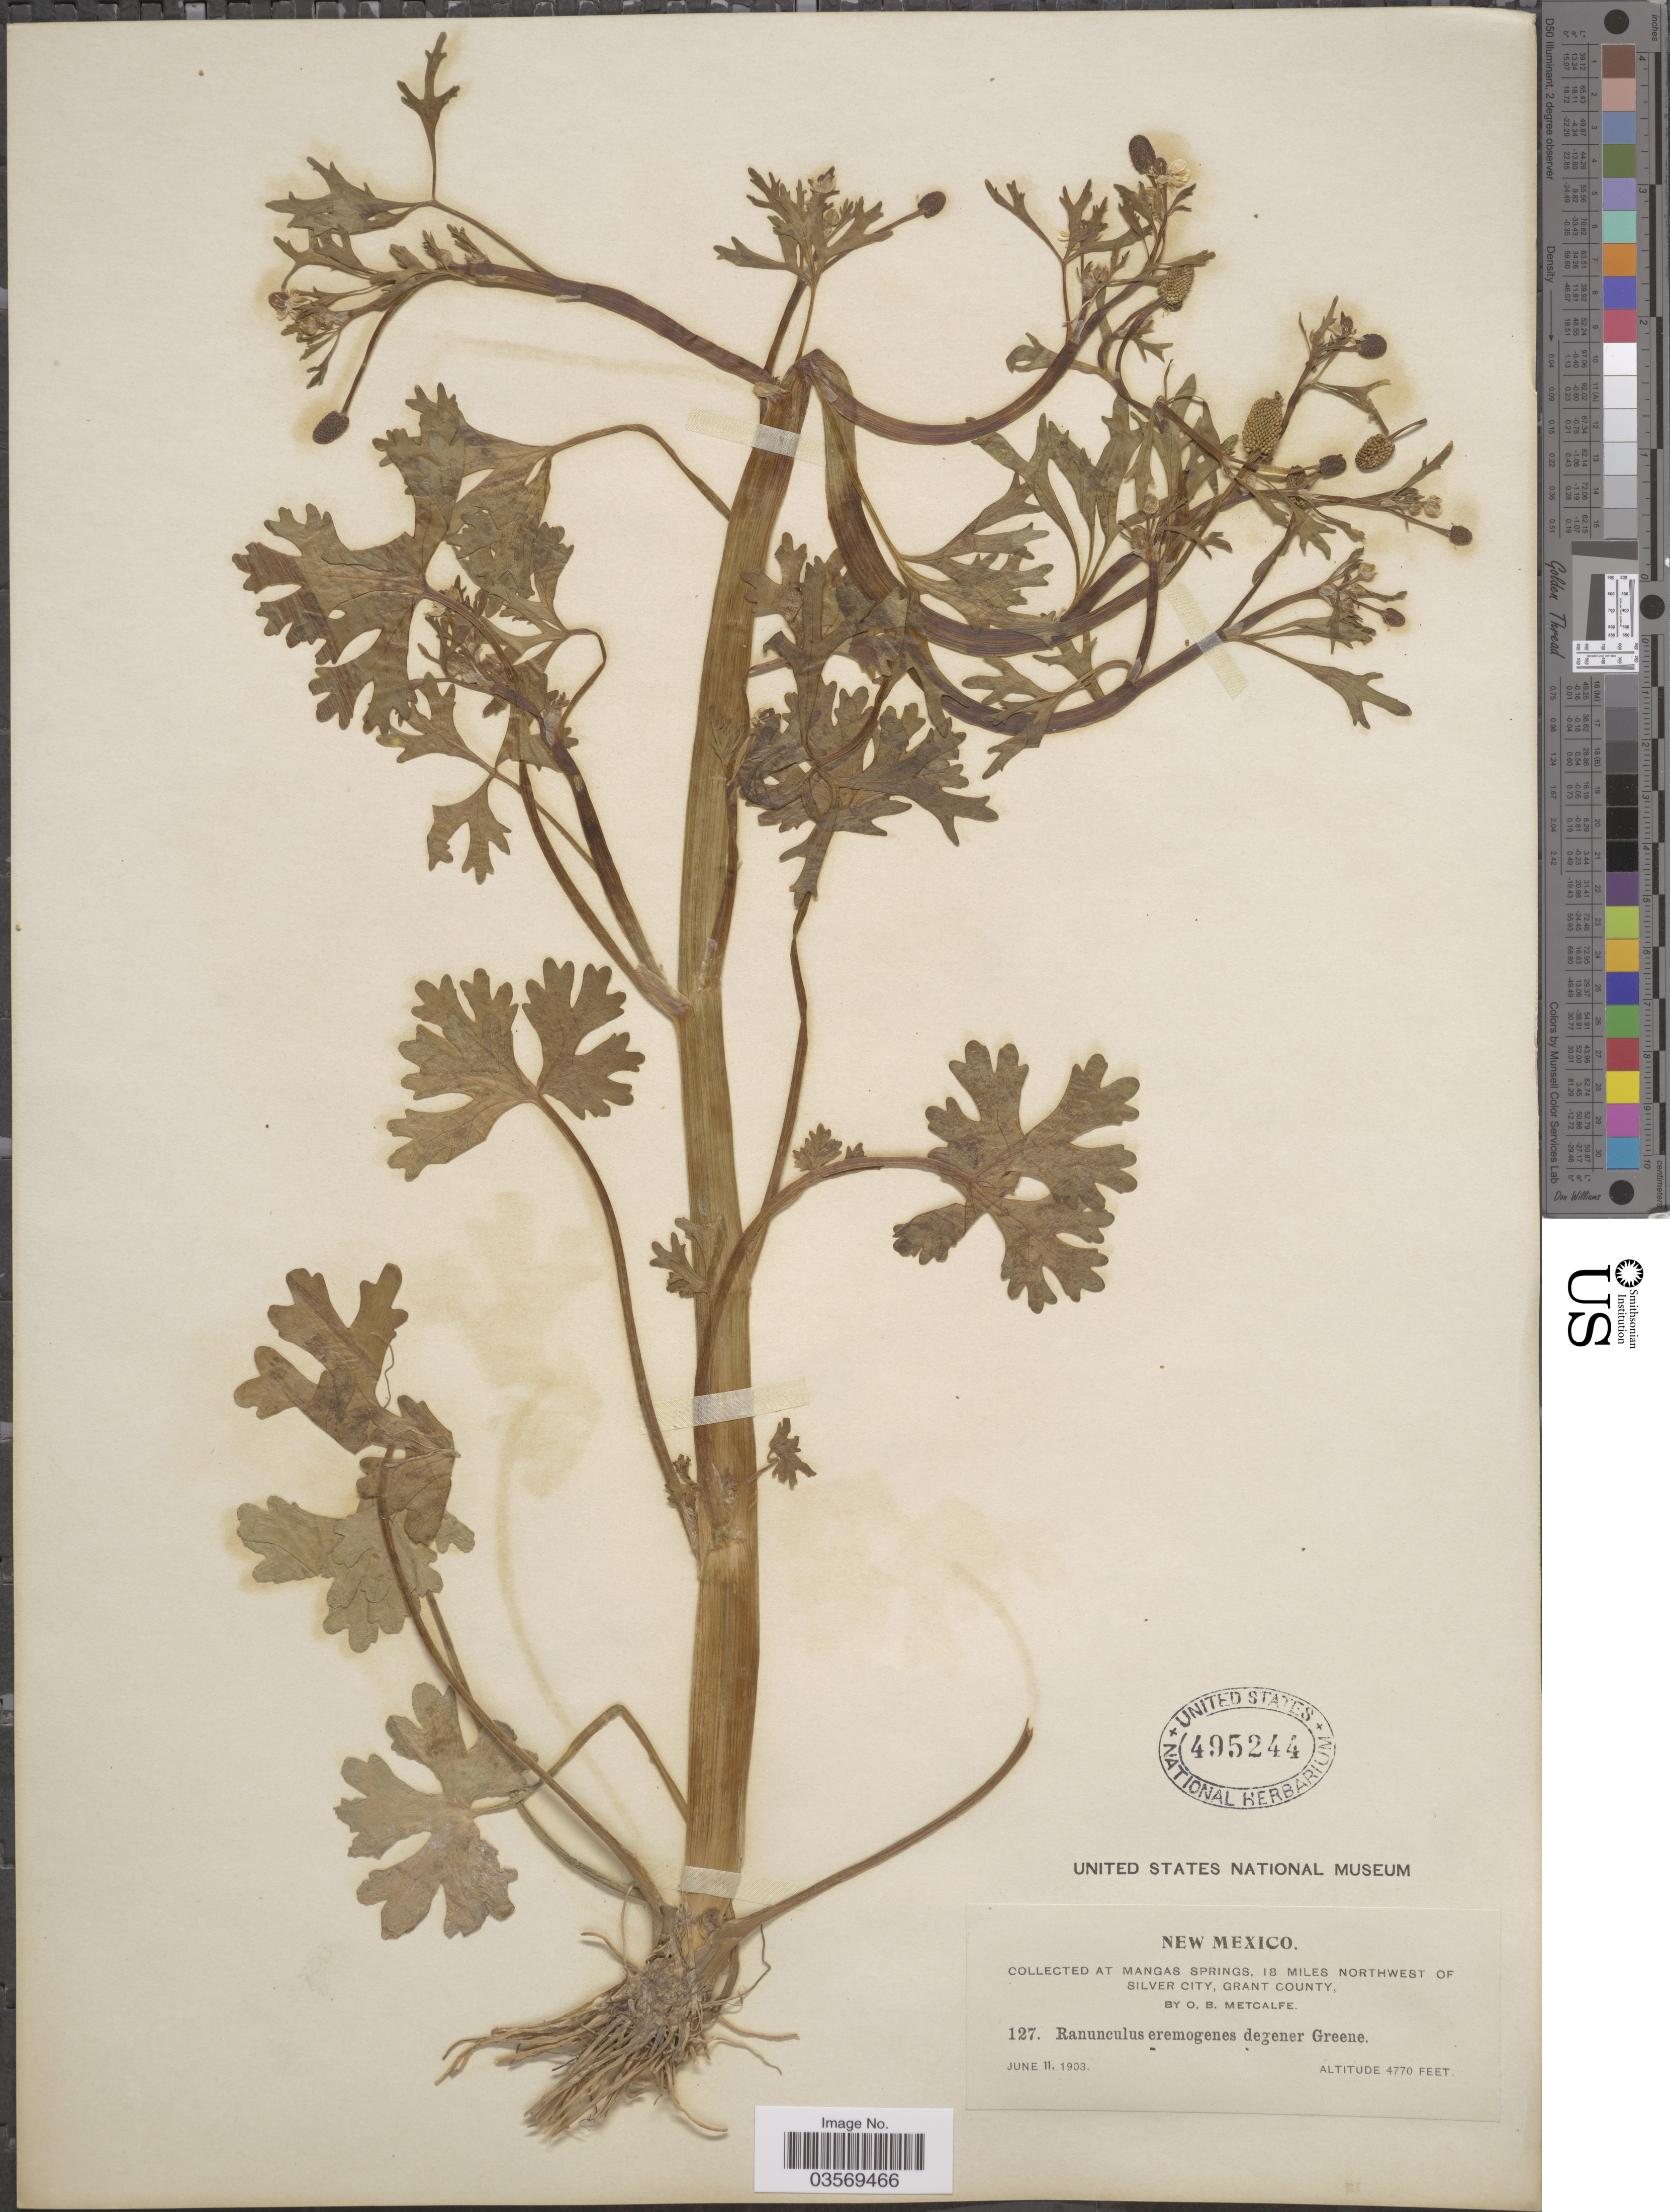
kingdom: Plantae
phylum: Tracheophyta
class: Magnoliopsida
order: Ranunculales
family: Ranunculaceae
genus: Ranunculus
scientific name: Ranunculus sceleratus var. multifidus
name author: Nutt.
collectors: O. B. Metcalfe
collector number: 127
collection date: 1903-06-11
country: United States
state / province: New Mexico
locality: At Mangas Springs, 18 miles northwest of Silver City, Grant County.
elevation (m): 1454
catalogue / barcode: US 495244